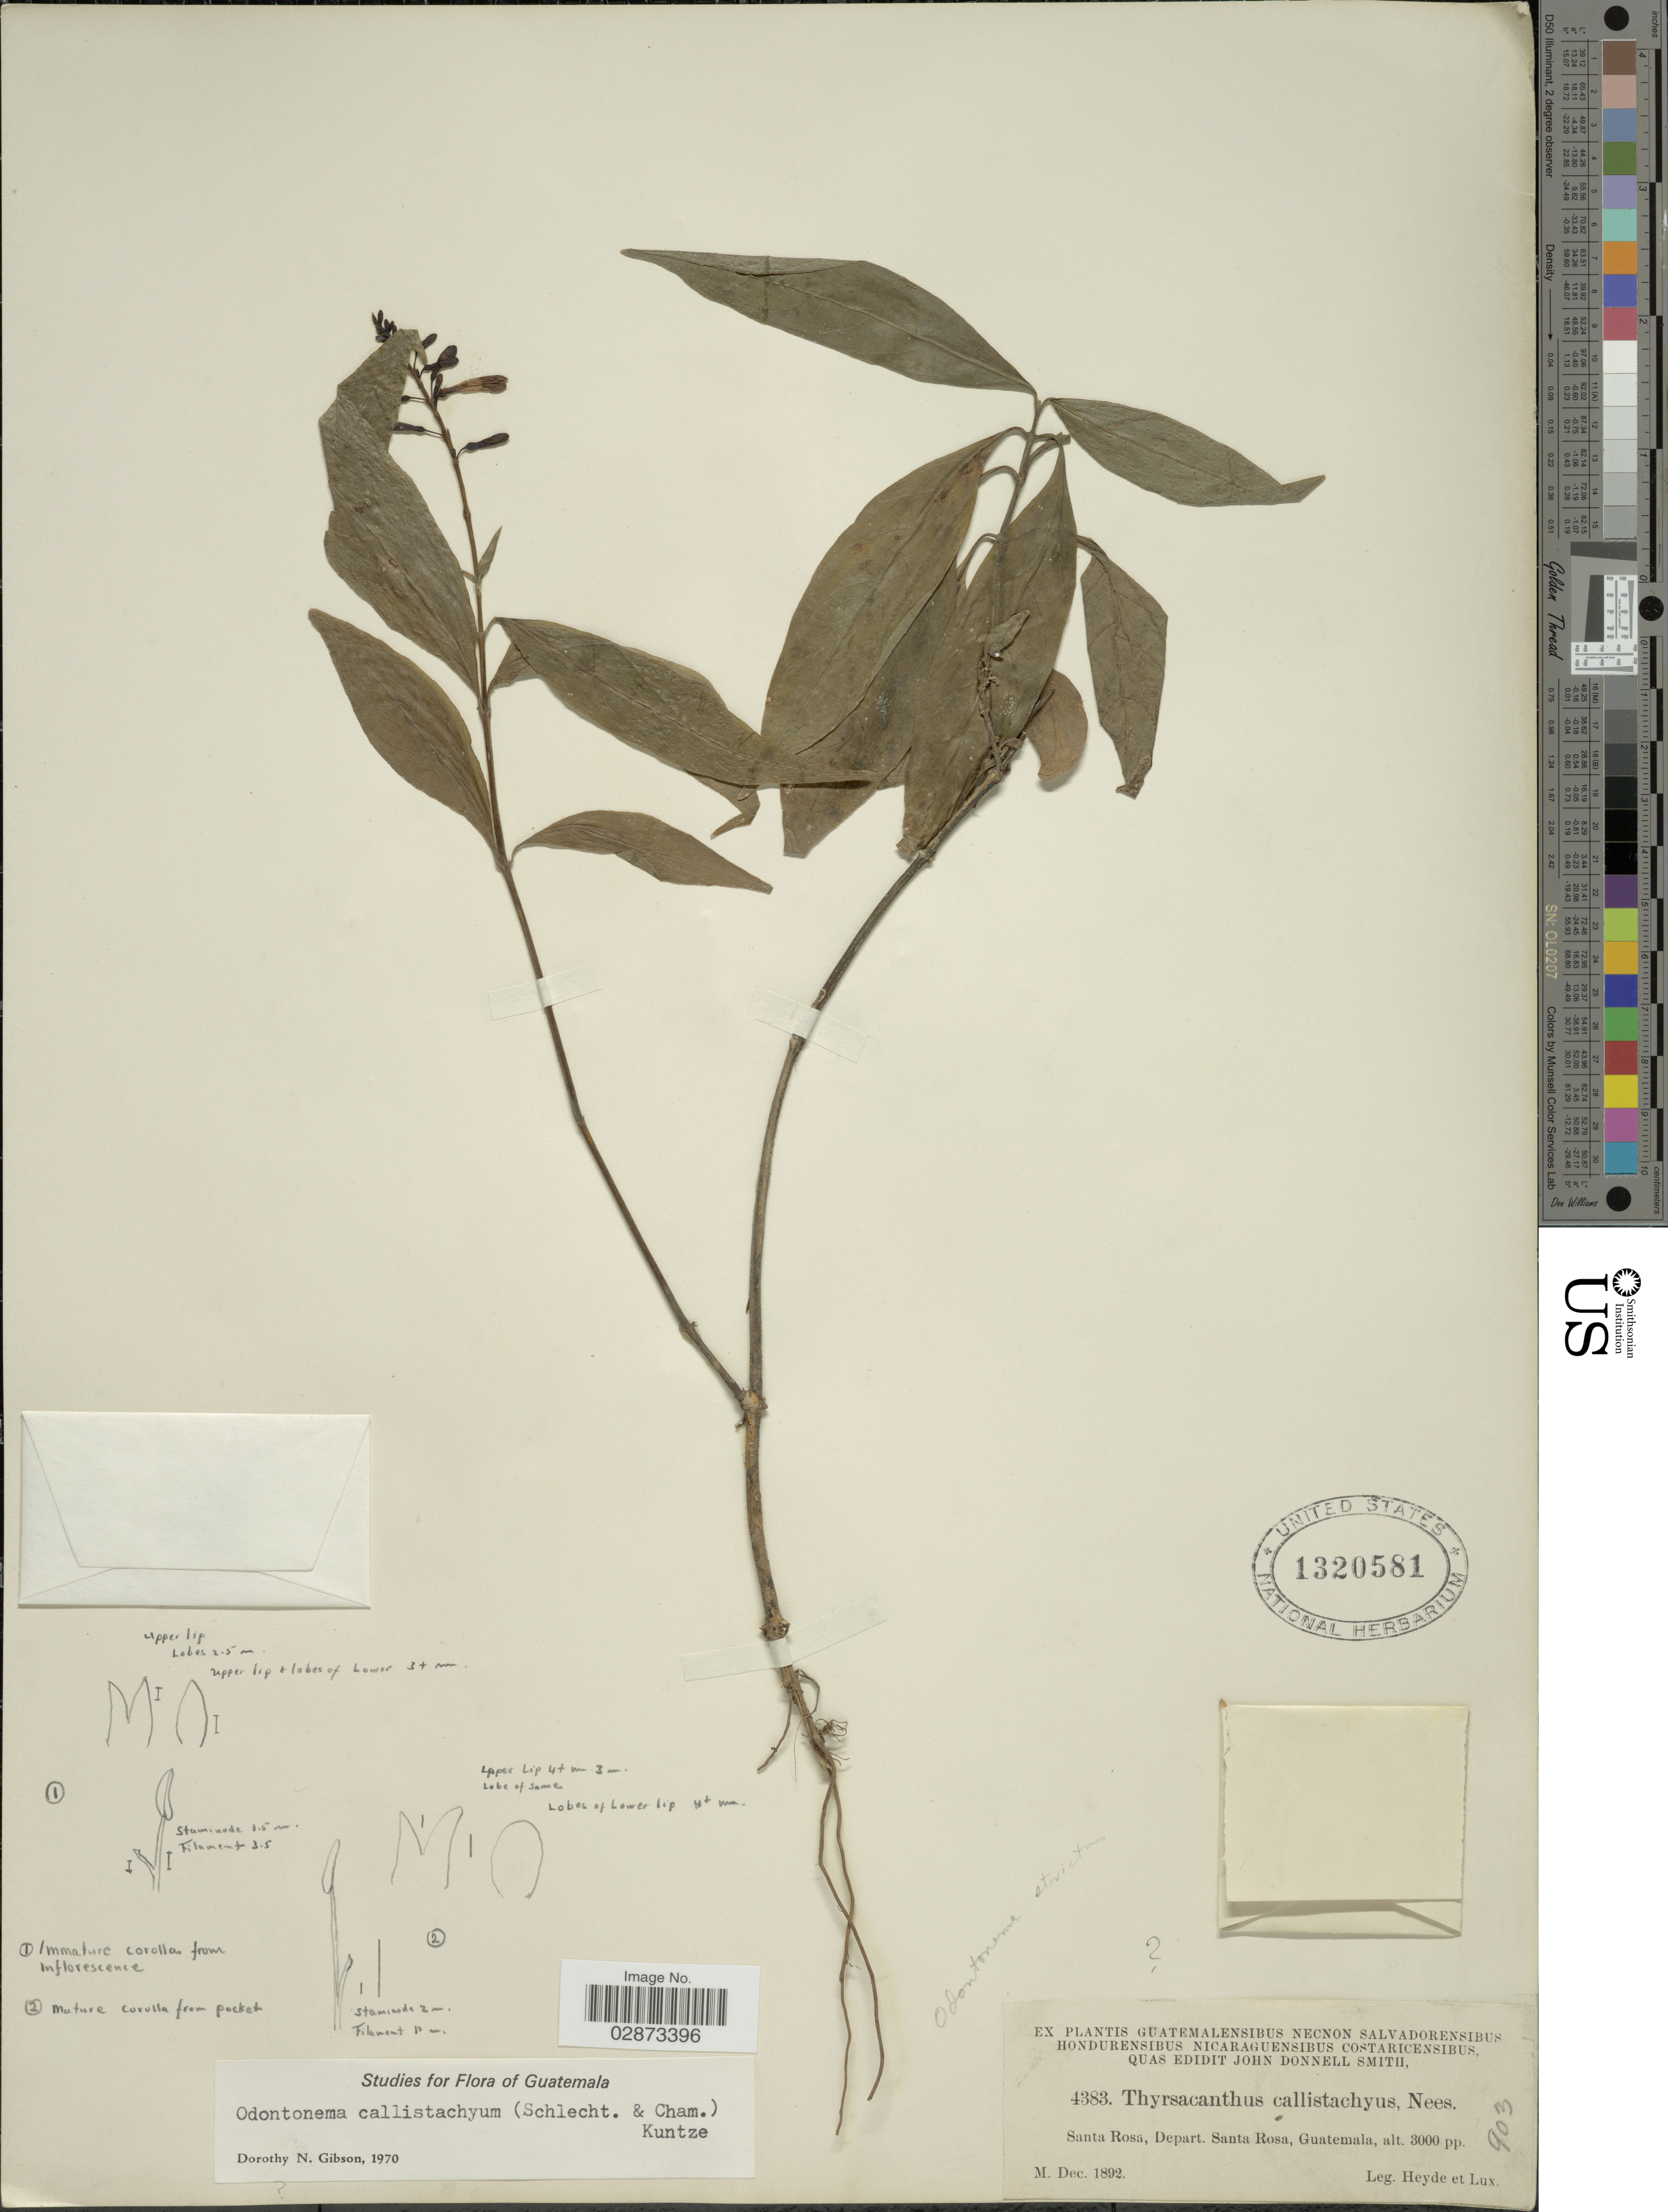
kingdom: Plantae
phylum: Tracheophyta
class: Magnoliopsida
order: Lamiales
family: Acanthaceae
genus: Odontonema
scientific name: Odontonema callistachyum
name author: (Schltdl. & Cham.) Kuntze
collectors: Heyde & Lux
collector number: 4383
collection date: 1892-12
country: Guatemala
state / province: Santa Rosa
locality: Santa Rosa, Depart. Santa Rosa.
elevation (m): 914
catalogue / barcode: US 1320581